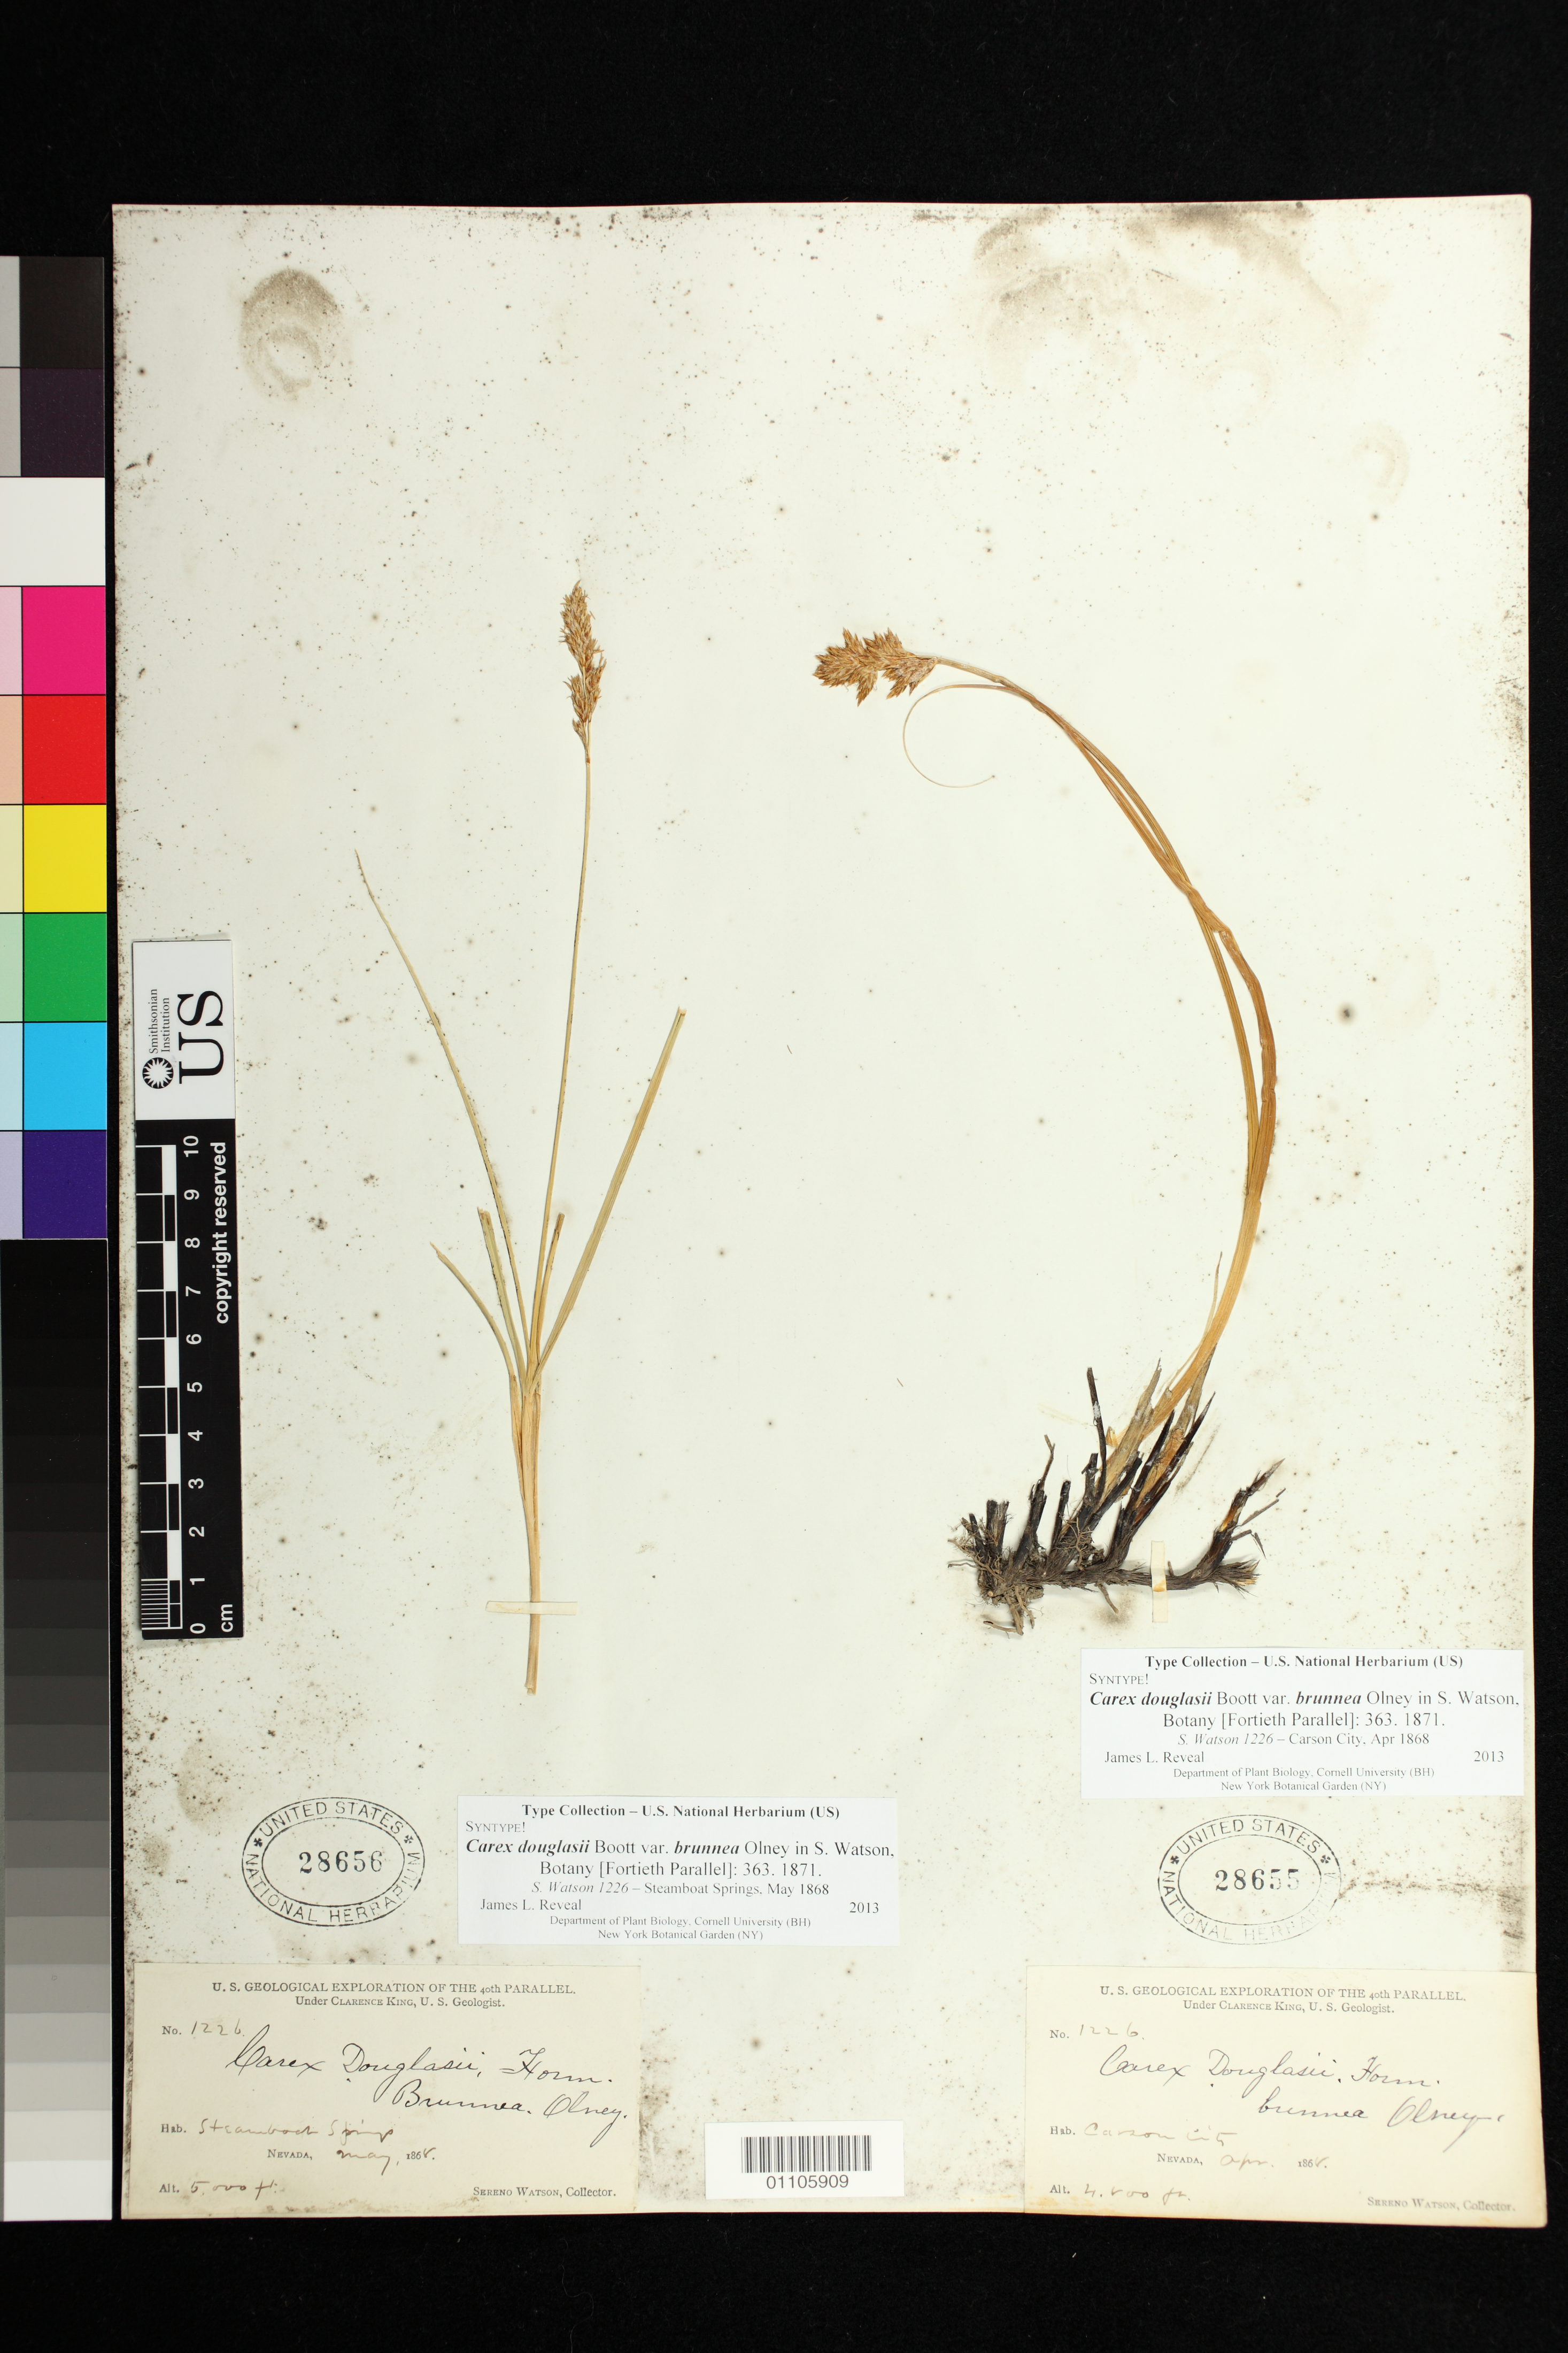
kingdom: Plantae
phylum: Tracheophyta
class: Liliopsida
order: Poales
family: Cyperaceae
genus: Carex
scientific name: Carex douglasii var. brunnea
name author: Olney in S. Watson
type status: Syntype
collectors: S. Watson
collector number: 1226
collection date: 1868-04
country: United States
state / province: Nevada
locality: Carson City.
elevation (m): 1463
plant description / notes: Mounted on same sheet with a second syntype (USNH 28656; also Watson 1226 but from Steamboat Springs & dated May 1868)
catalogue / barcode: US 28655